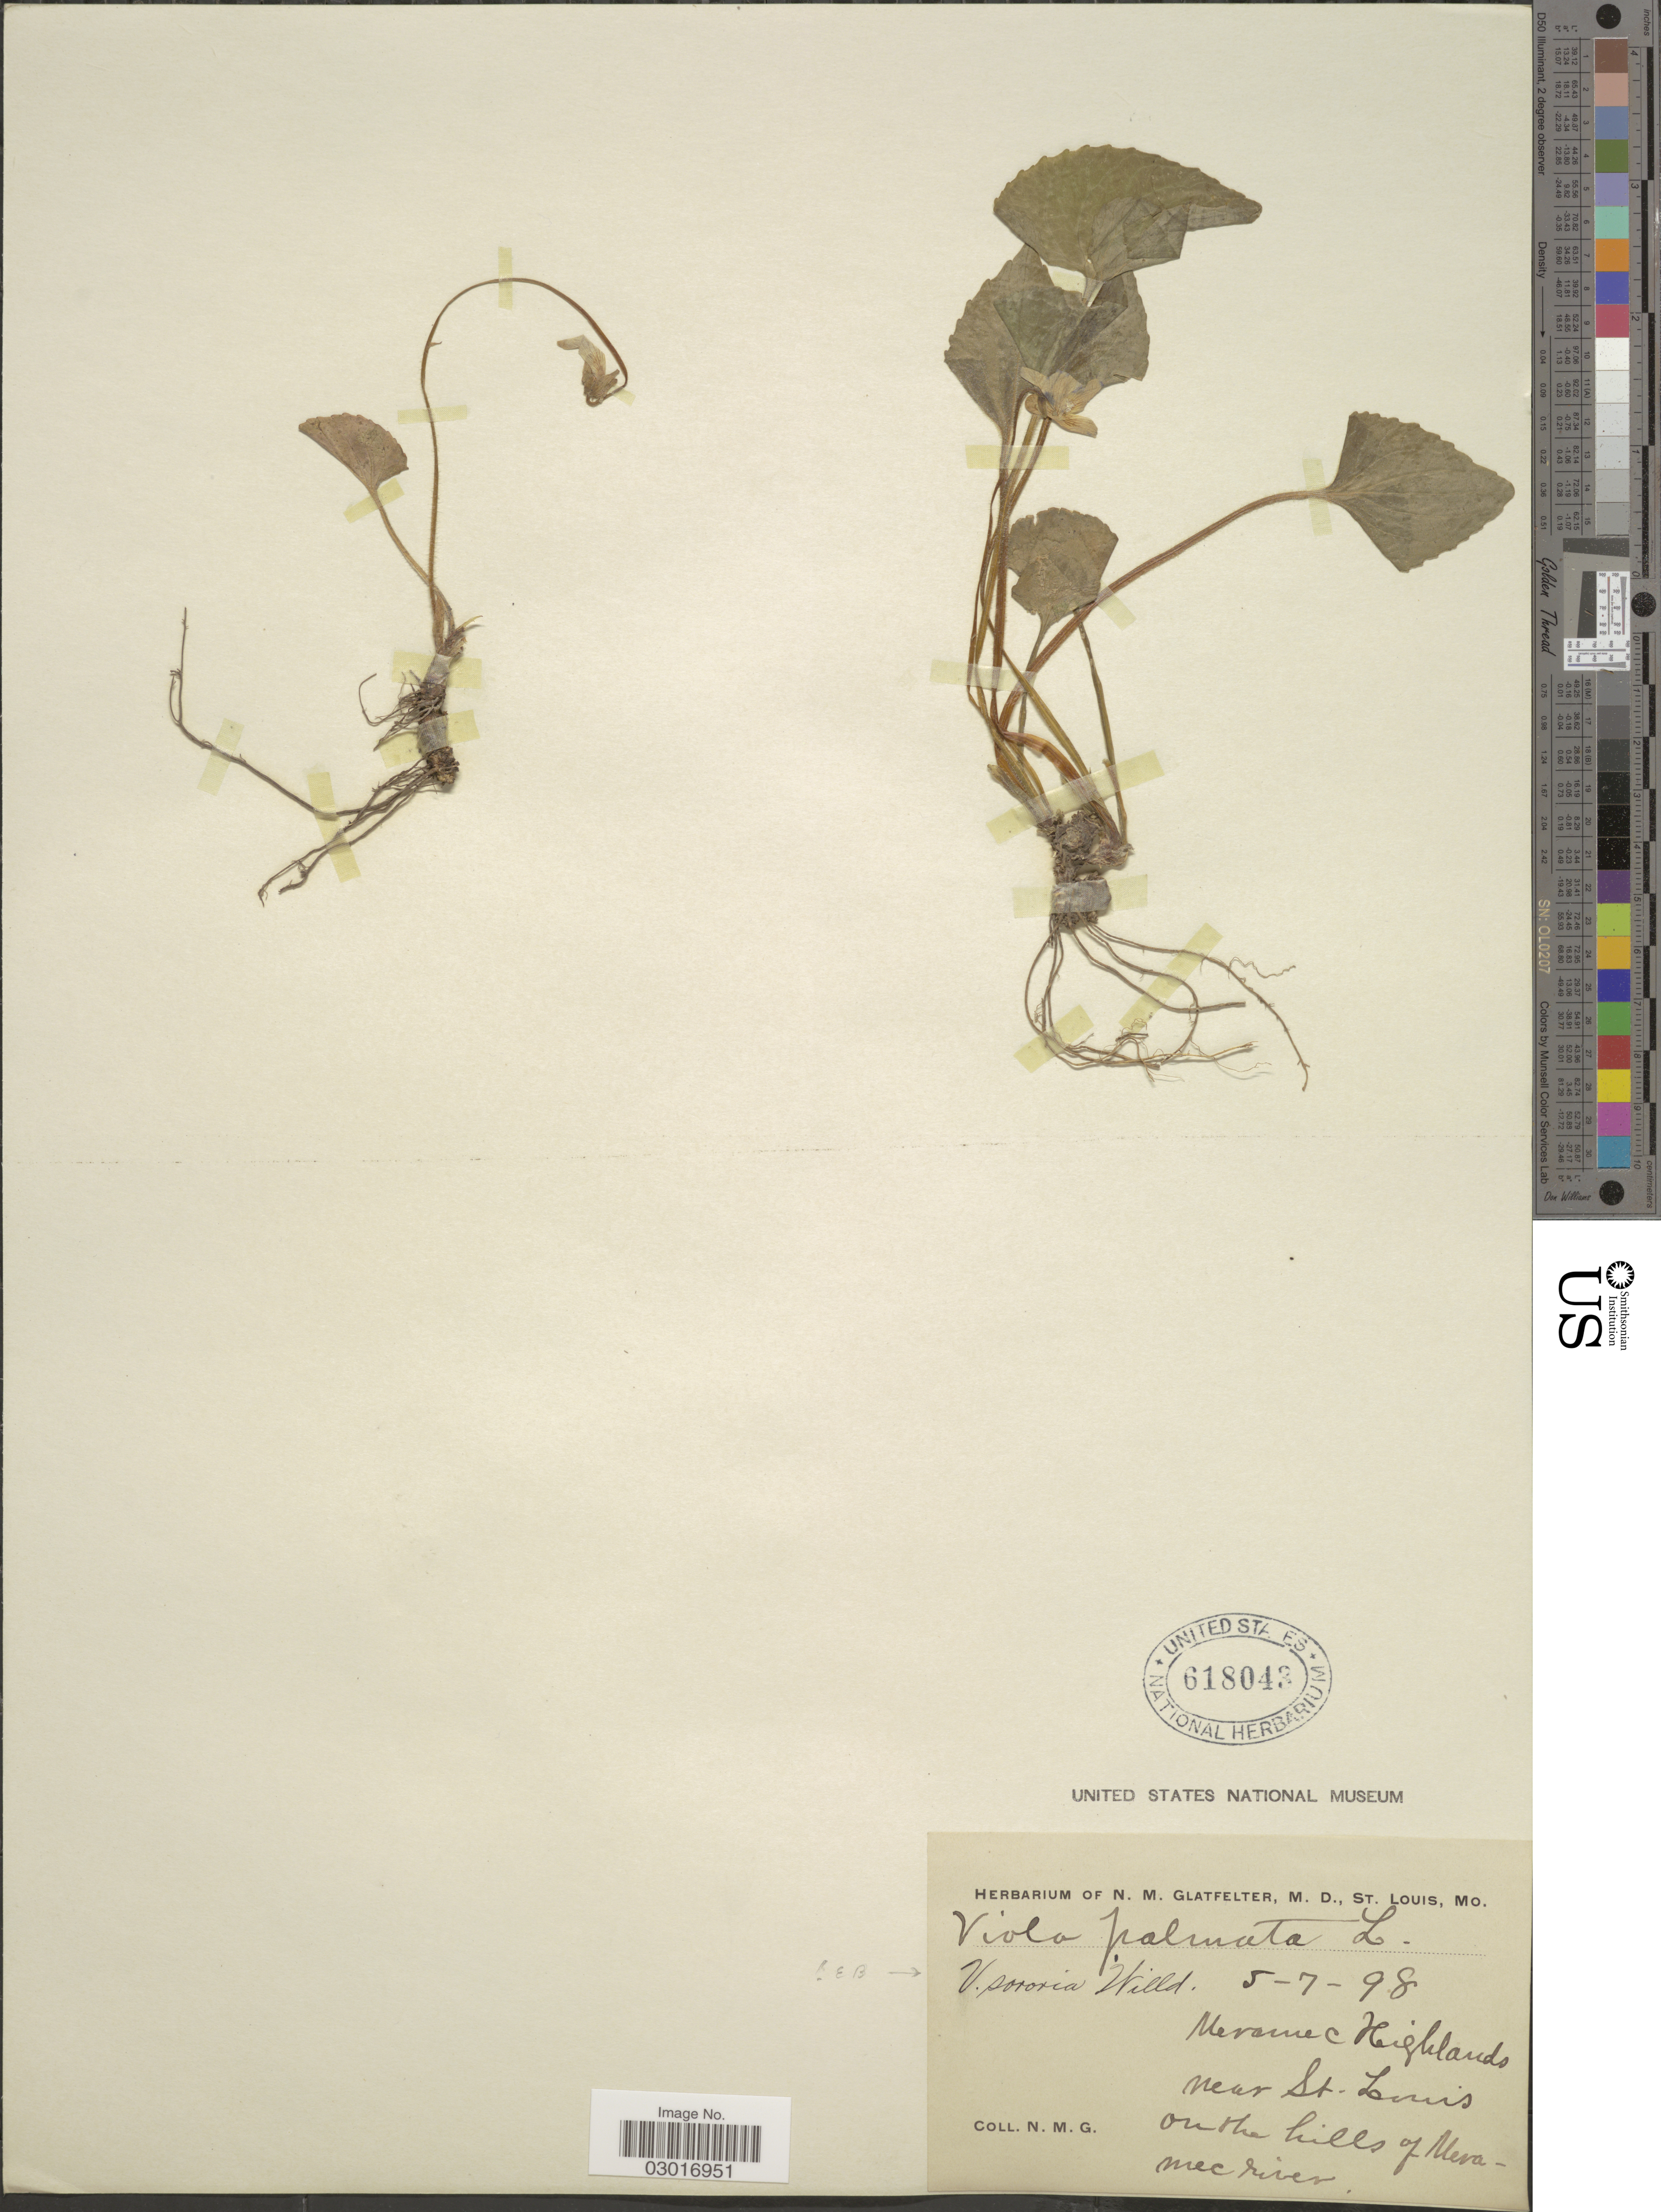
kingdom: Plantae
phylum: Tracheophyta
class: Magnoliopsida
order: Malpighiales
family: Violaceae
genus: Viola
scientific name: Viola sororia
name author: Willd.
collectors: N. M. Glatfelter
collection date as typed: Transcribed d/m/y: 7/5/98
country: United States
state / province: Missouri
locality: Meramec Highlands, near St. Louis, on the hills of Meramec river.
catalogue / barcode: US 618043